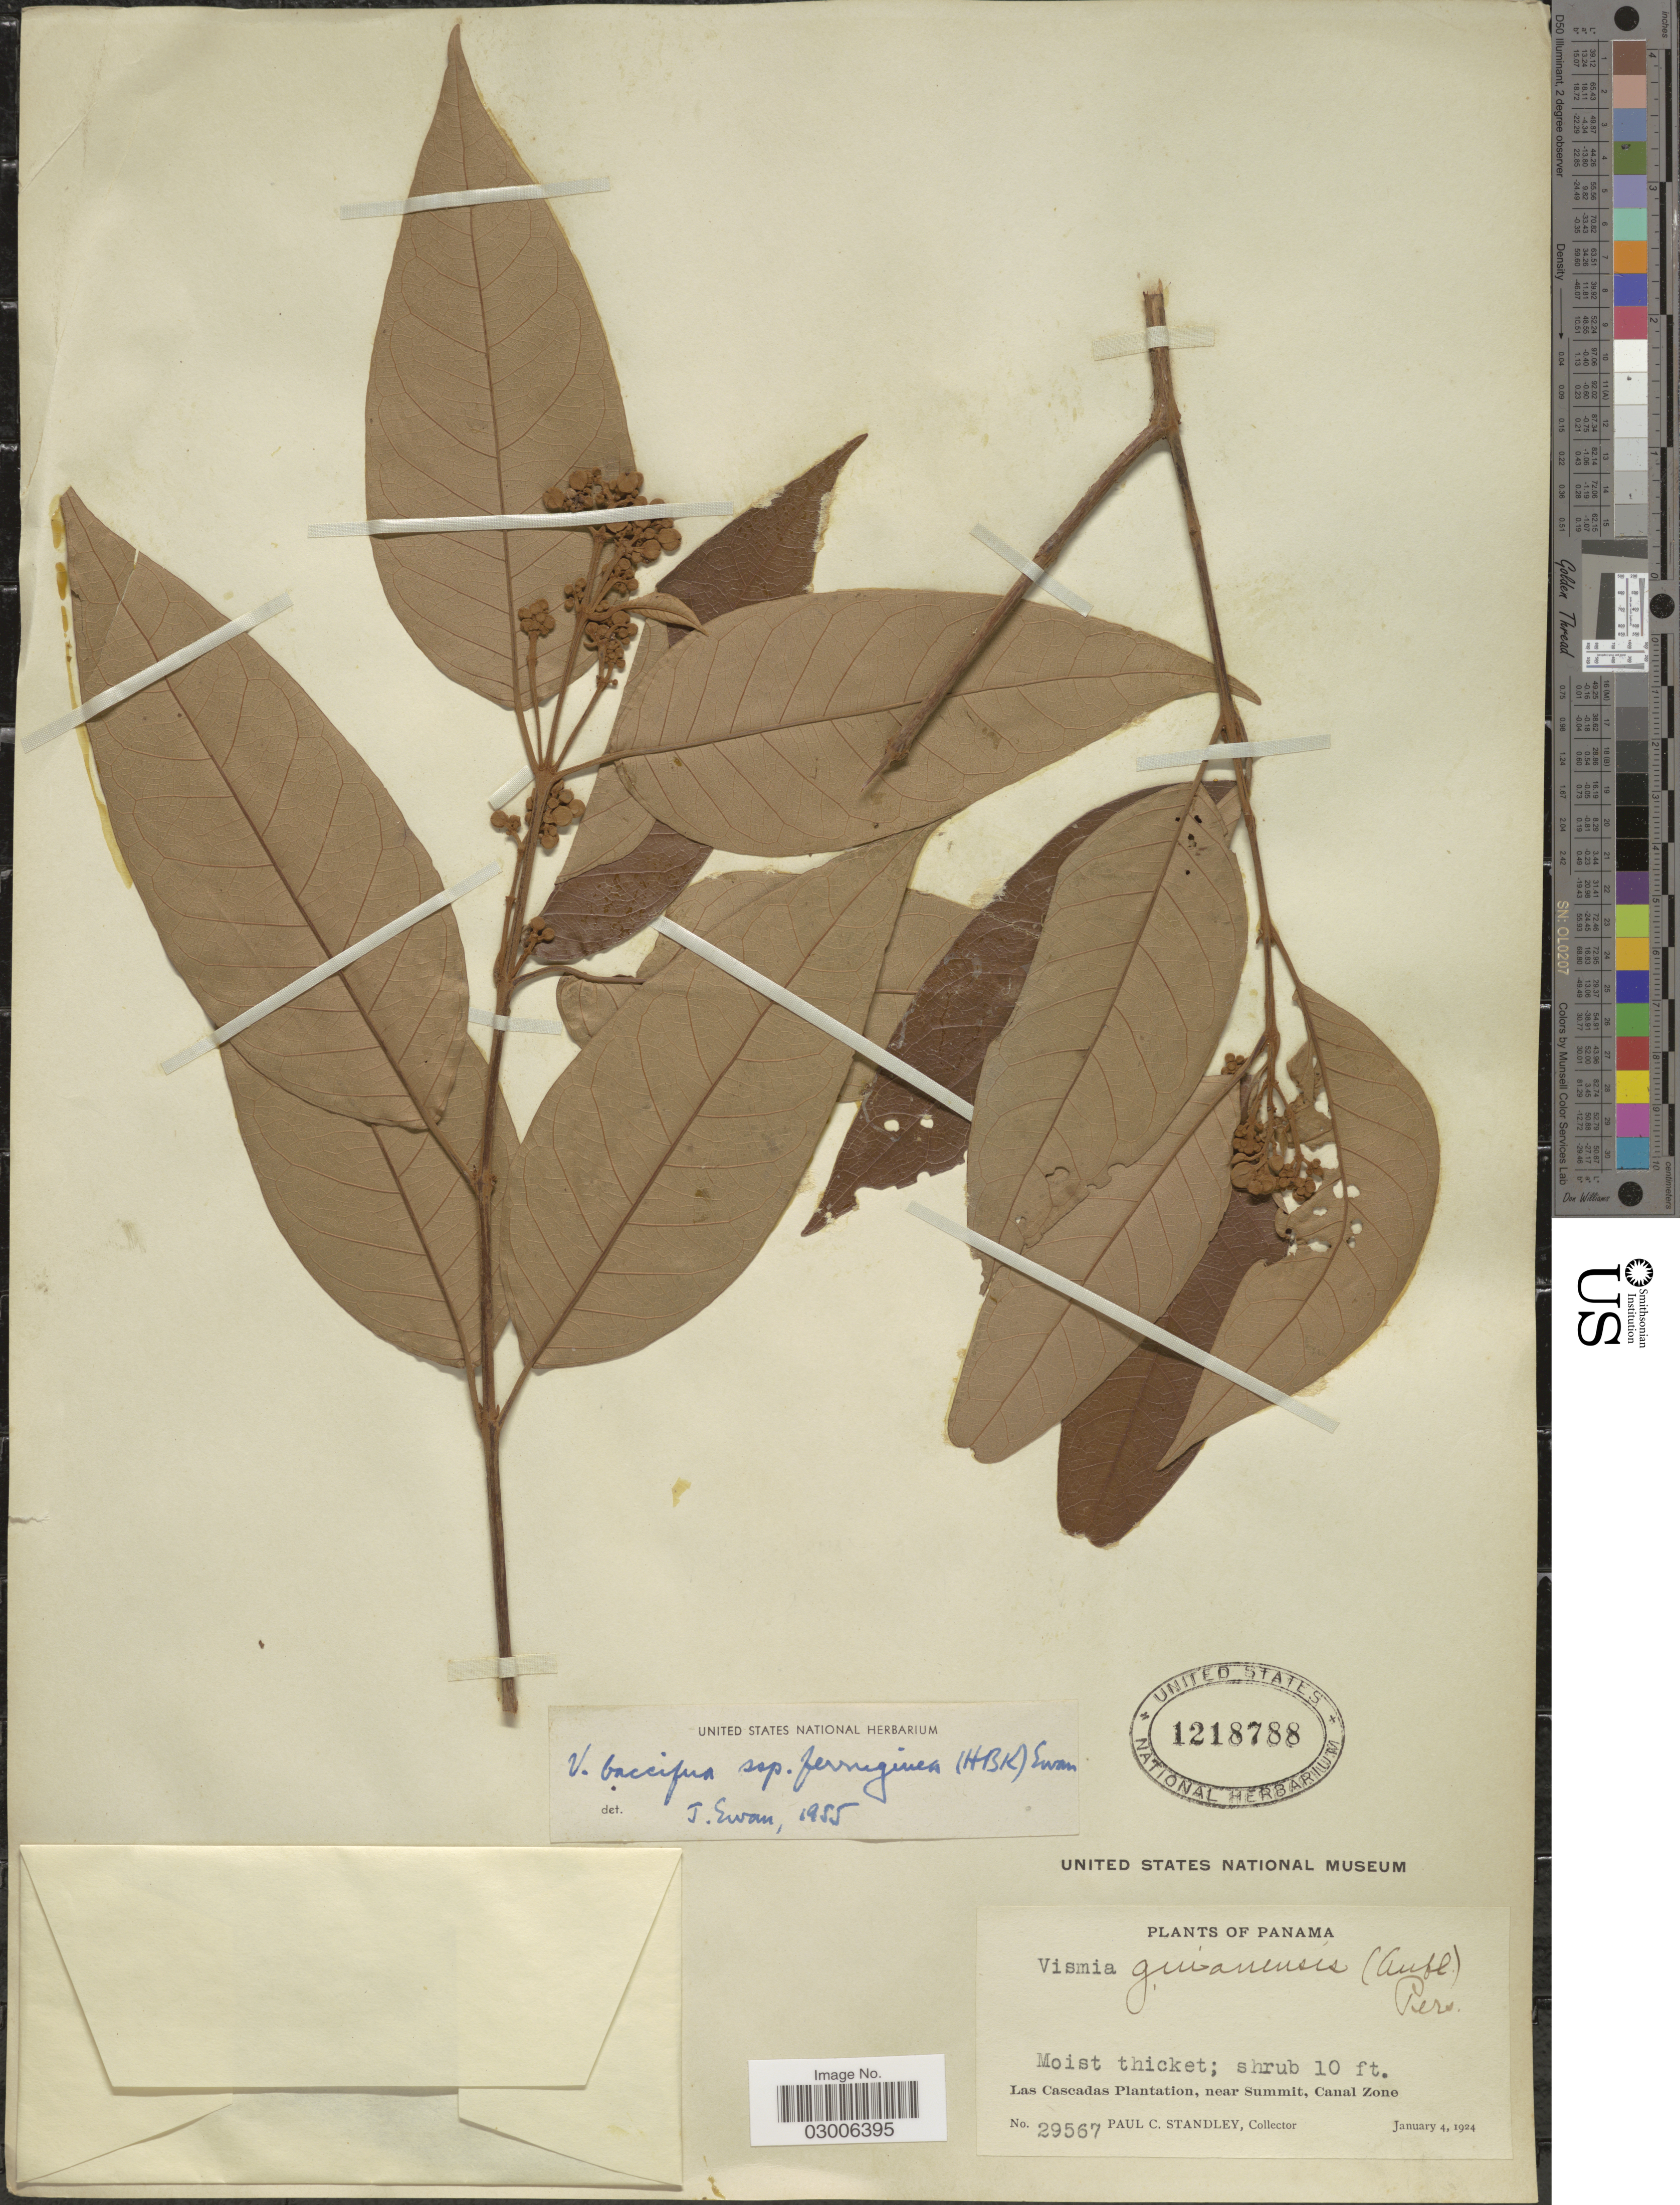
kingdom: Plantae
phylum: Tracheophyta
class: Magnoliopsida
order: Malpighiales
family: Hypericaceae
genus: Vismia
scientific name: Vismia sp.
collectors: P. C. Standley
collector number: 29567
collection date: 1924-01-04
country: Panama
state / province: Colón / Panamá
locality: Las Cascadas Plantation, near Summit, Canal Zone.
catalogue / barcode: US 1218788